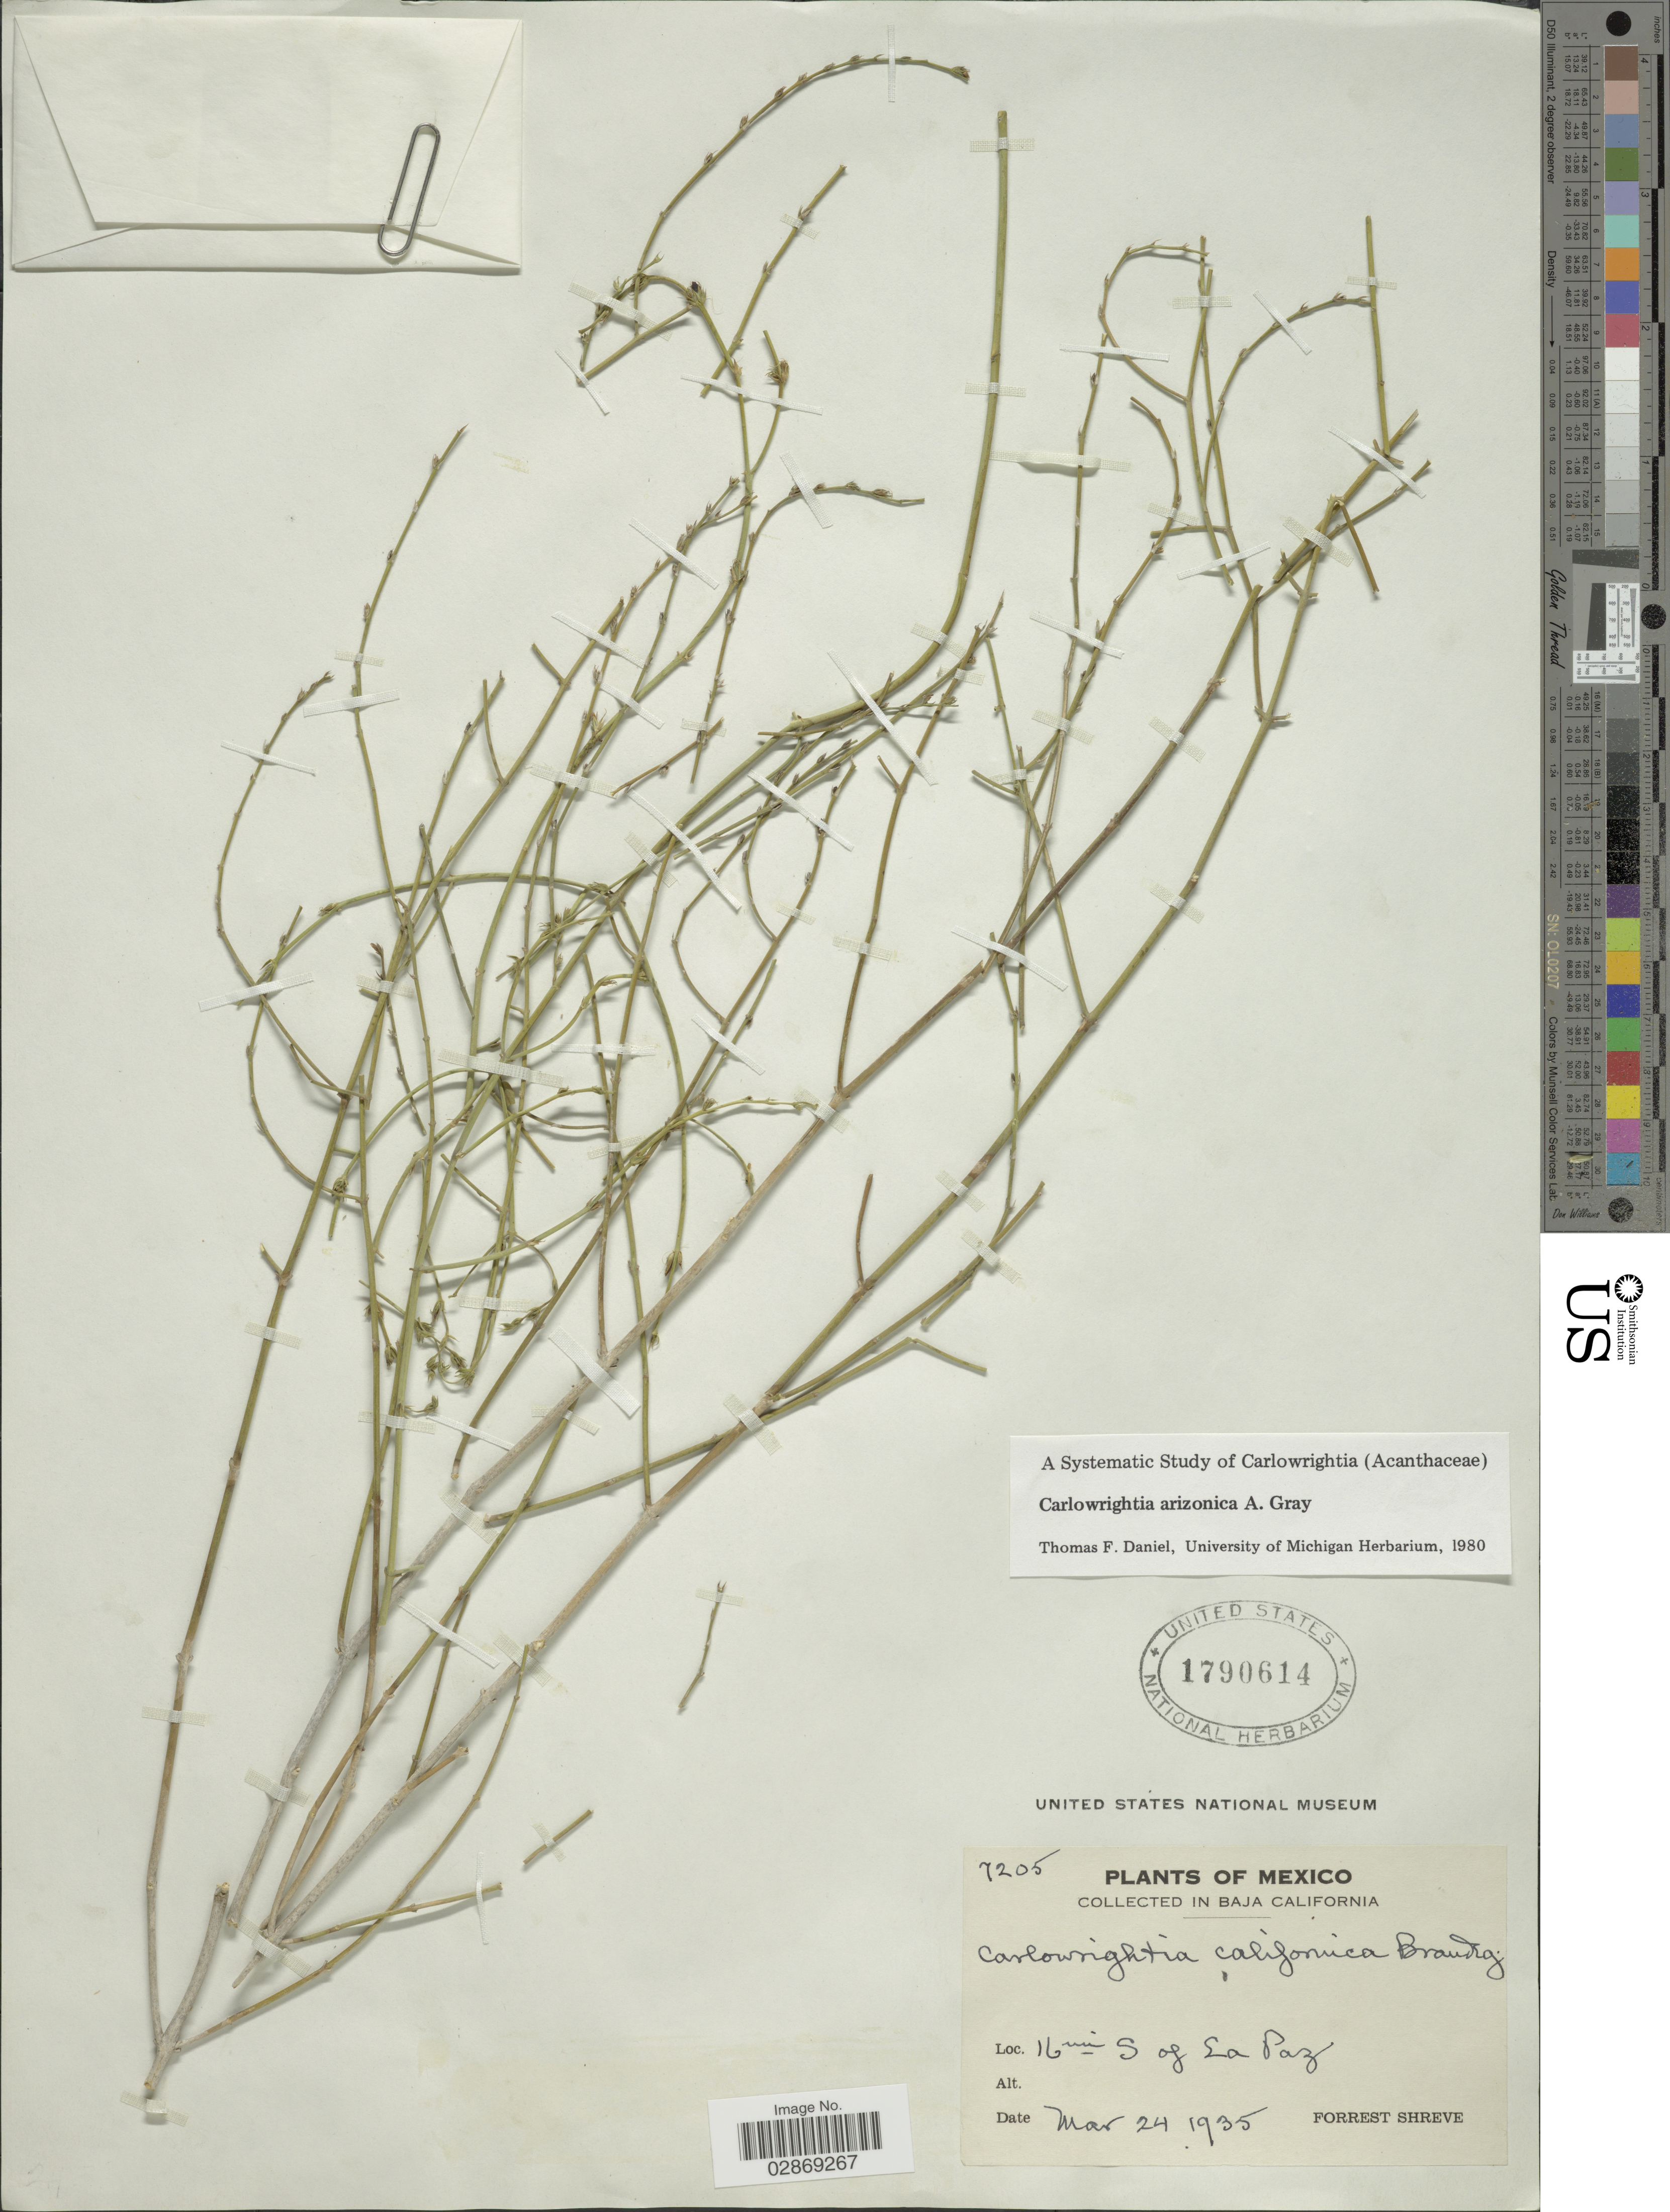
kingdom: Plantae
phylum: Tracheophyta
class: Magnoliopsida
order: Lamiales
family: Acanthaceae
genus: Carlowrightia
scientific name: Carlowrightia arizonica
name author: A. Gray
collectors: F. Shreve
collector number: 7205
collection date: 1935-03-24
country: Mexico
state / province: Baja California Sur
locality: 16 mi. S of La Paz.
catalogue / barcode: US 1790614